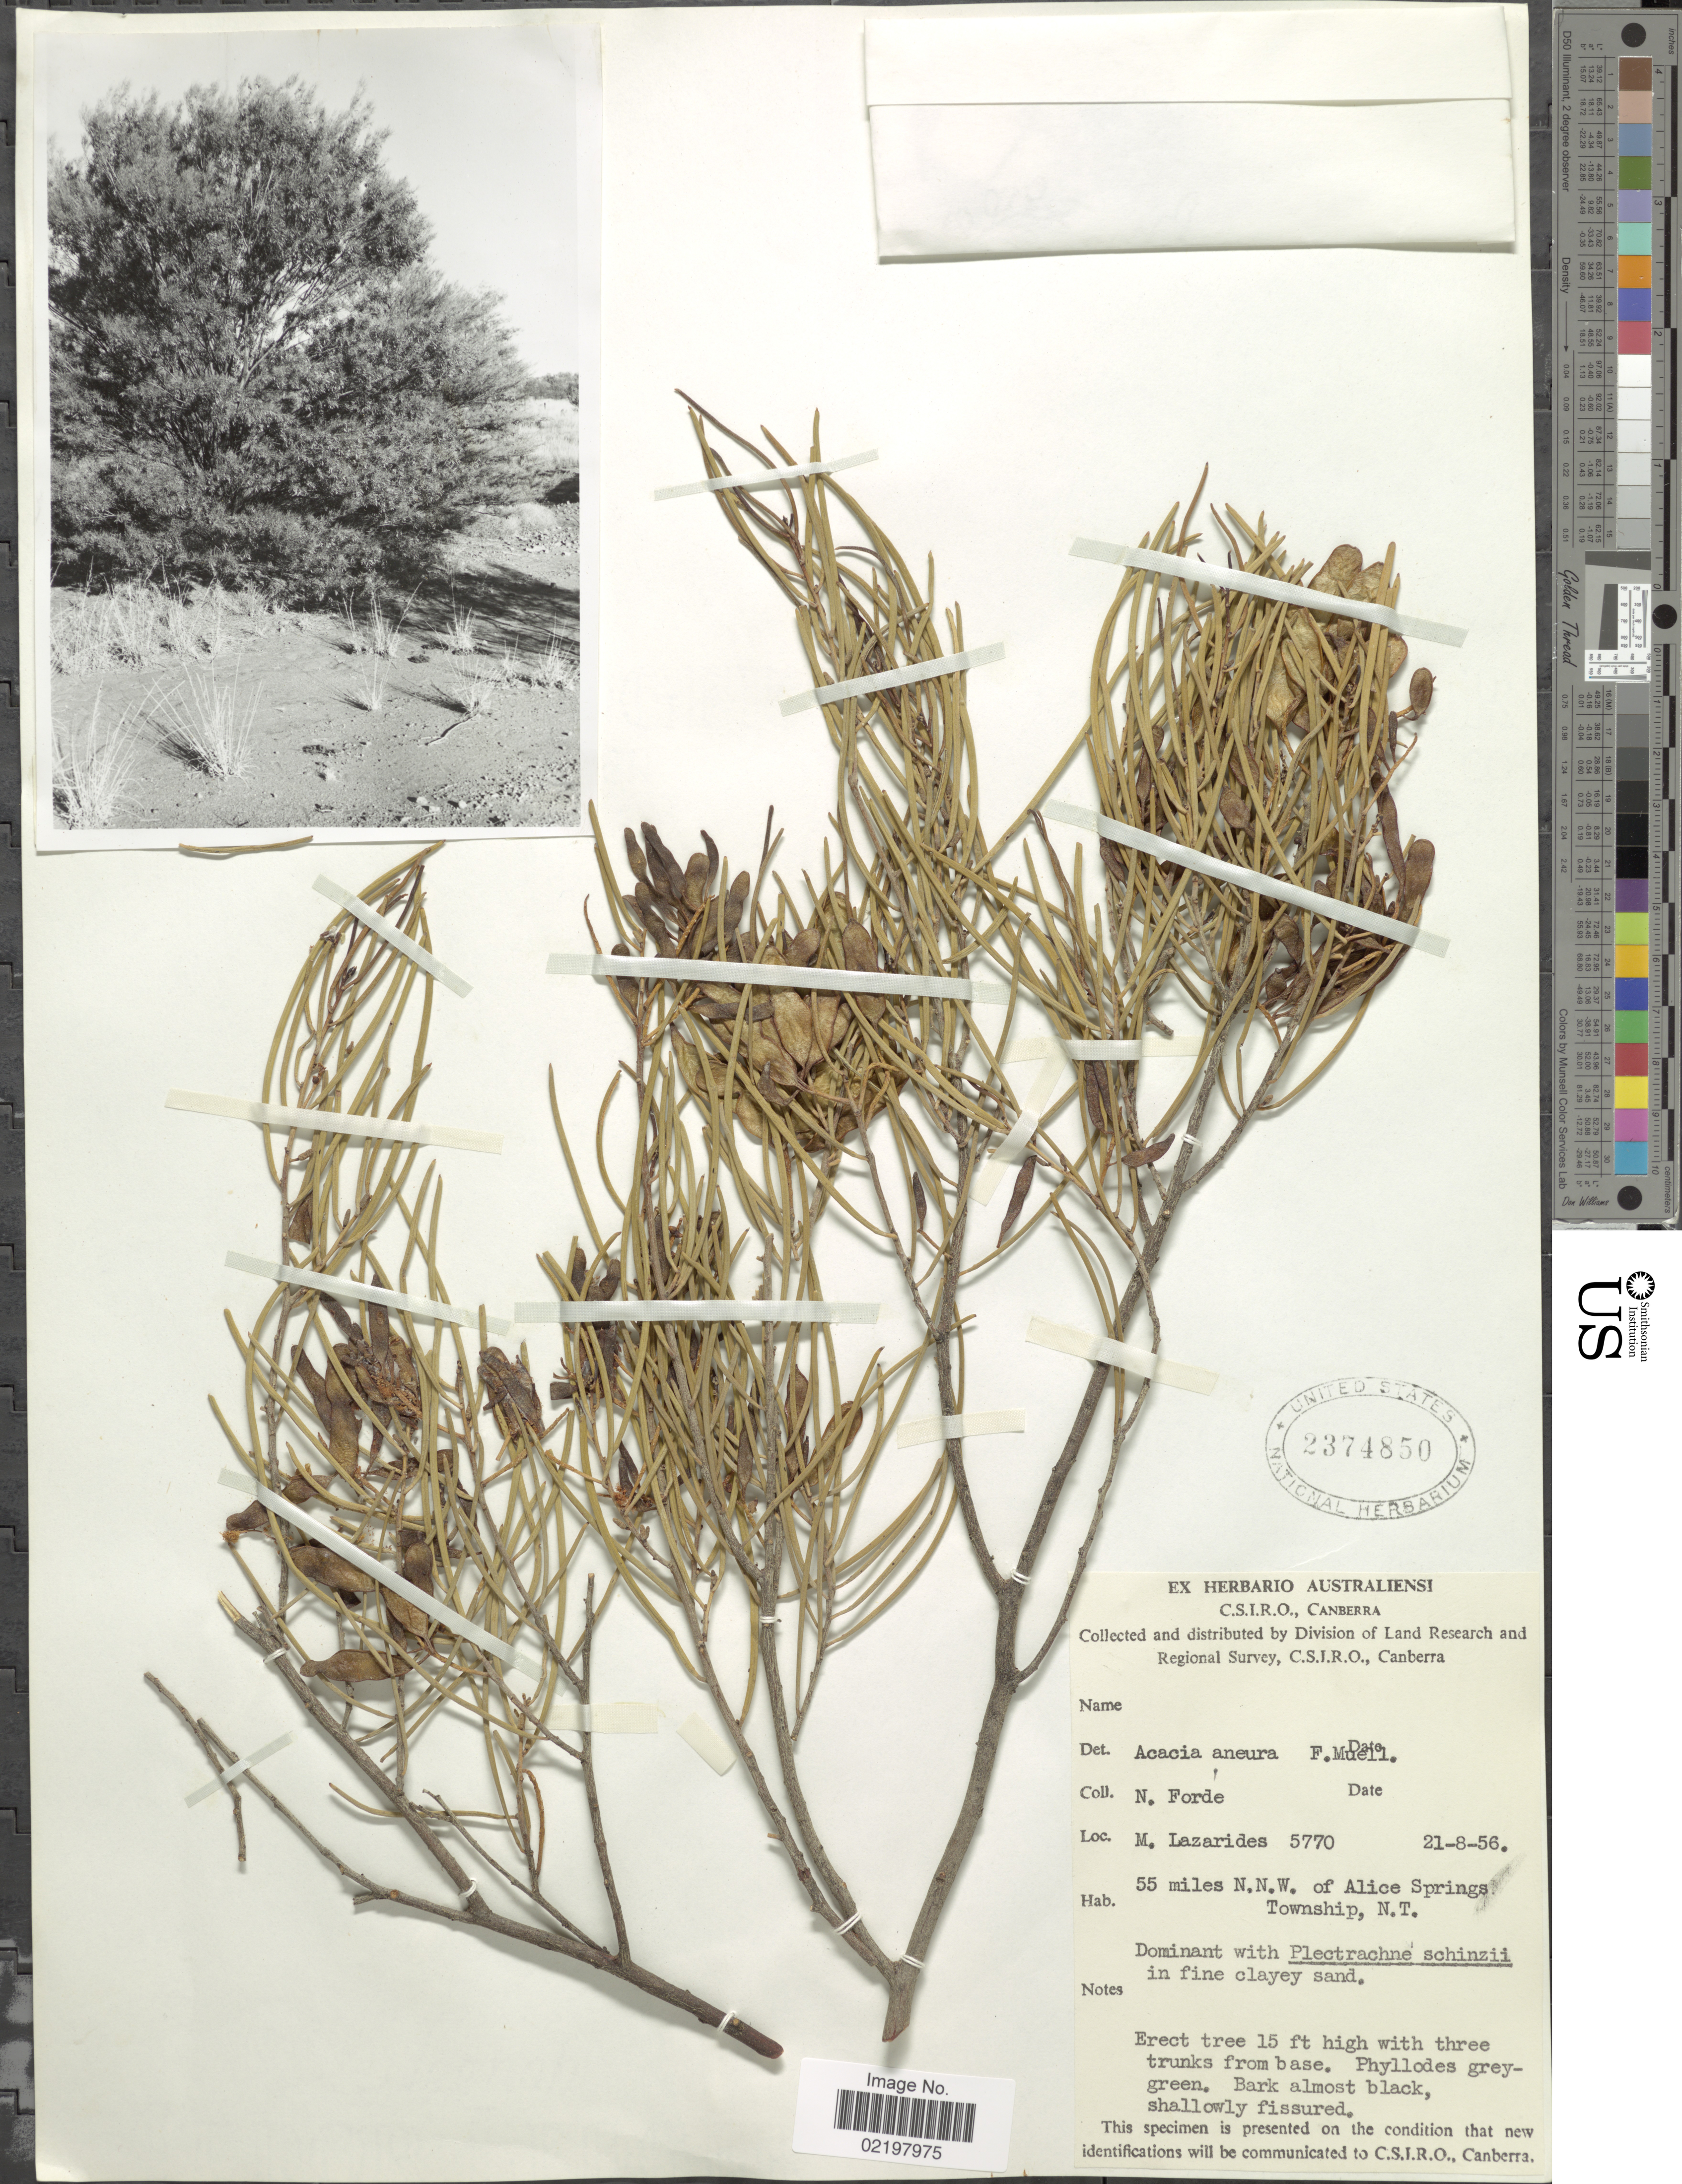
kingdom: Plantae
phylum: Tracheophyta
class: Magnoliopsida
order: Fabales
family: Fabaceae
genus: Acacia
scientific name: Acacia aneura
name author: F. Muell. ex Benth.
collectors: N. Forde & M. Lazarides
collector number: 5770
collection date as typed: Transcribed d/m/y: 21/8/56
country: Australia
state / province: Northern Territory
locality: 55 miles N.N.W. of Alice Springs Township, N.T.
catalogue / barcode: US 2374850